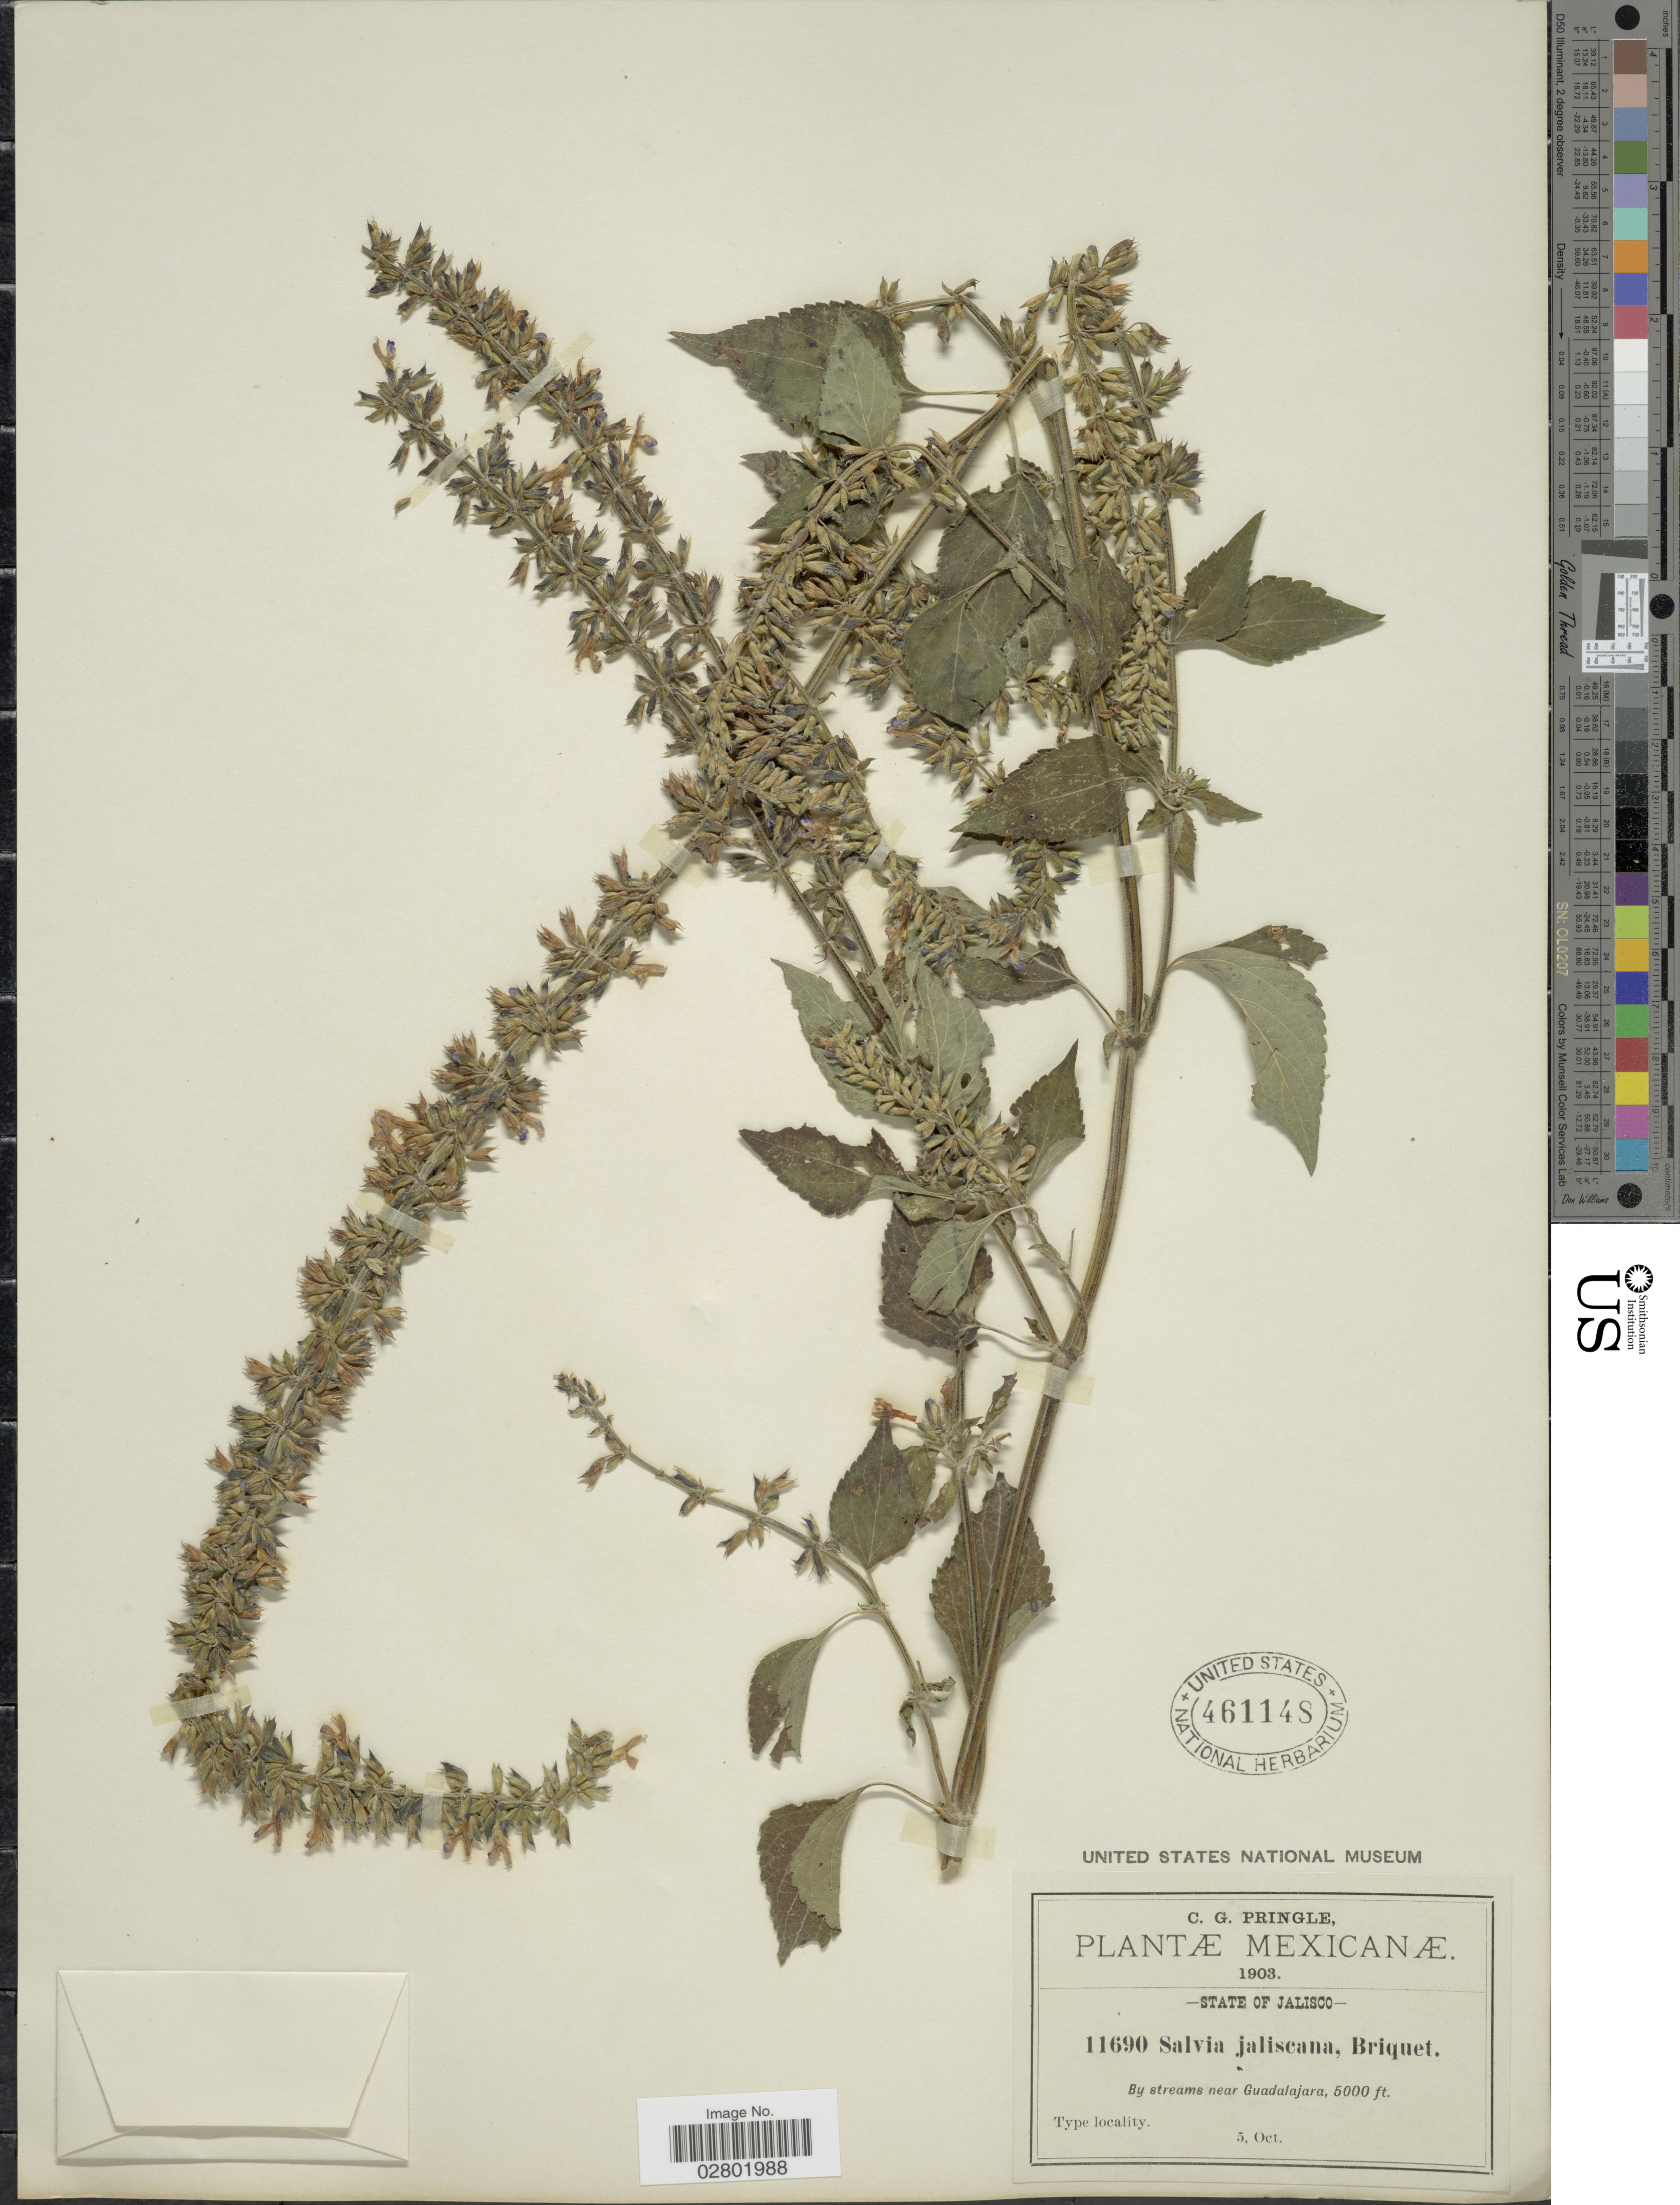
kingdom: Plantae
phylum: Tracheophyta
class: Magnoliopsida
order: Lamiales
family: Lamiaceae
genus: Salvia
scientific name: Salvia longispicata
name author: M. Martens & Galeotti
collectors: C. G. Pringle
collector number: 11690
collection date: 1903-10-05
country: Mexico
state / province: Jalisco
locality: By streams near Guadalajara.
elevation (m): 1524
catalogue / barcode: US 461148